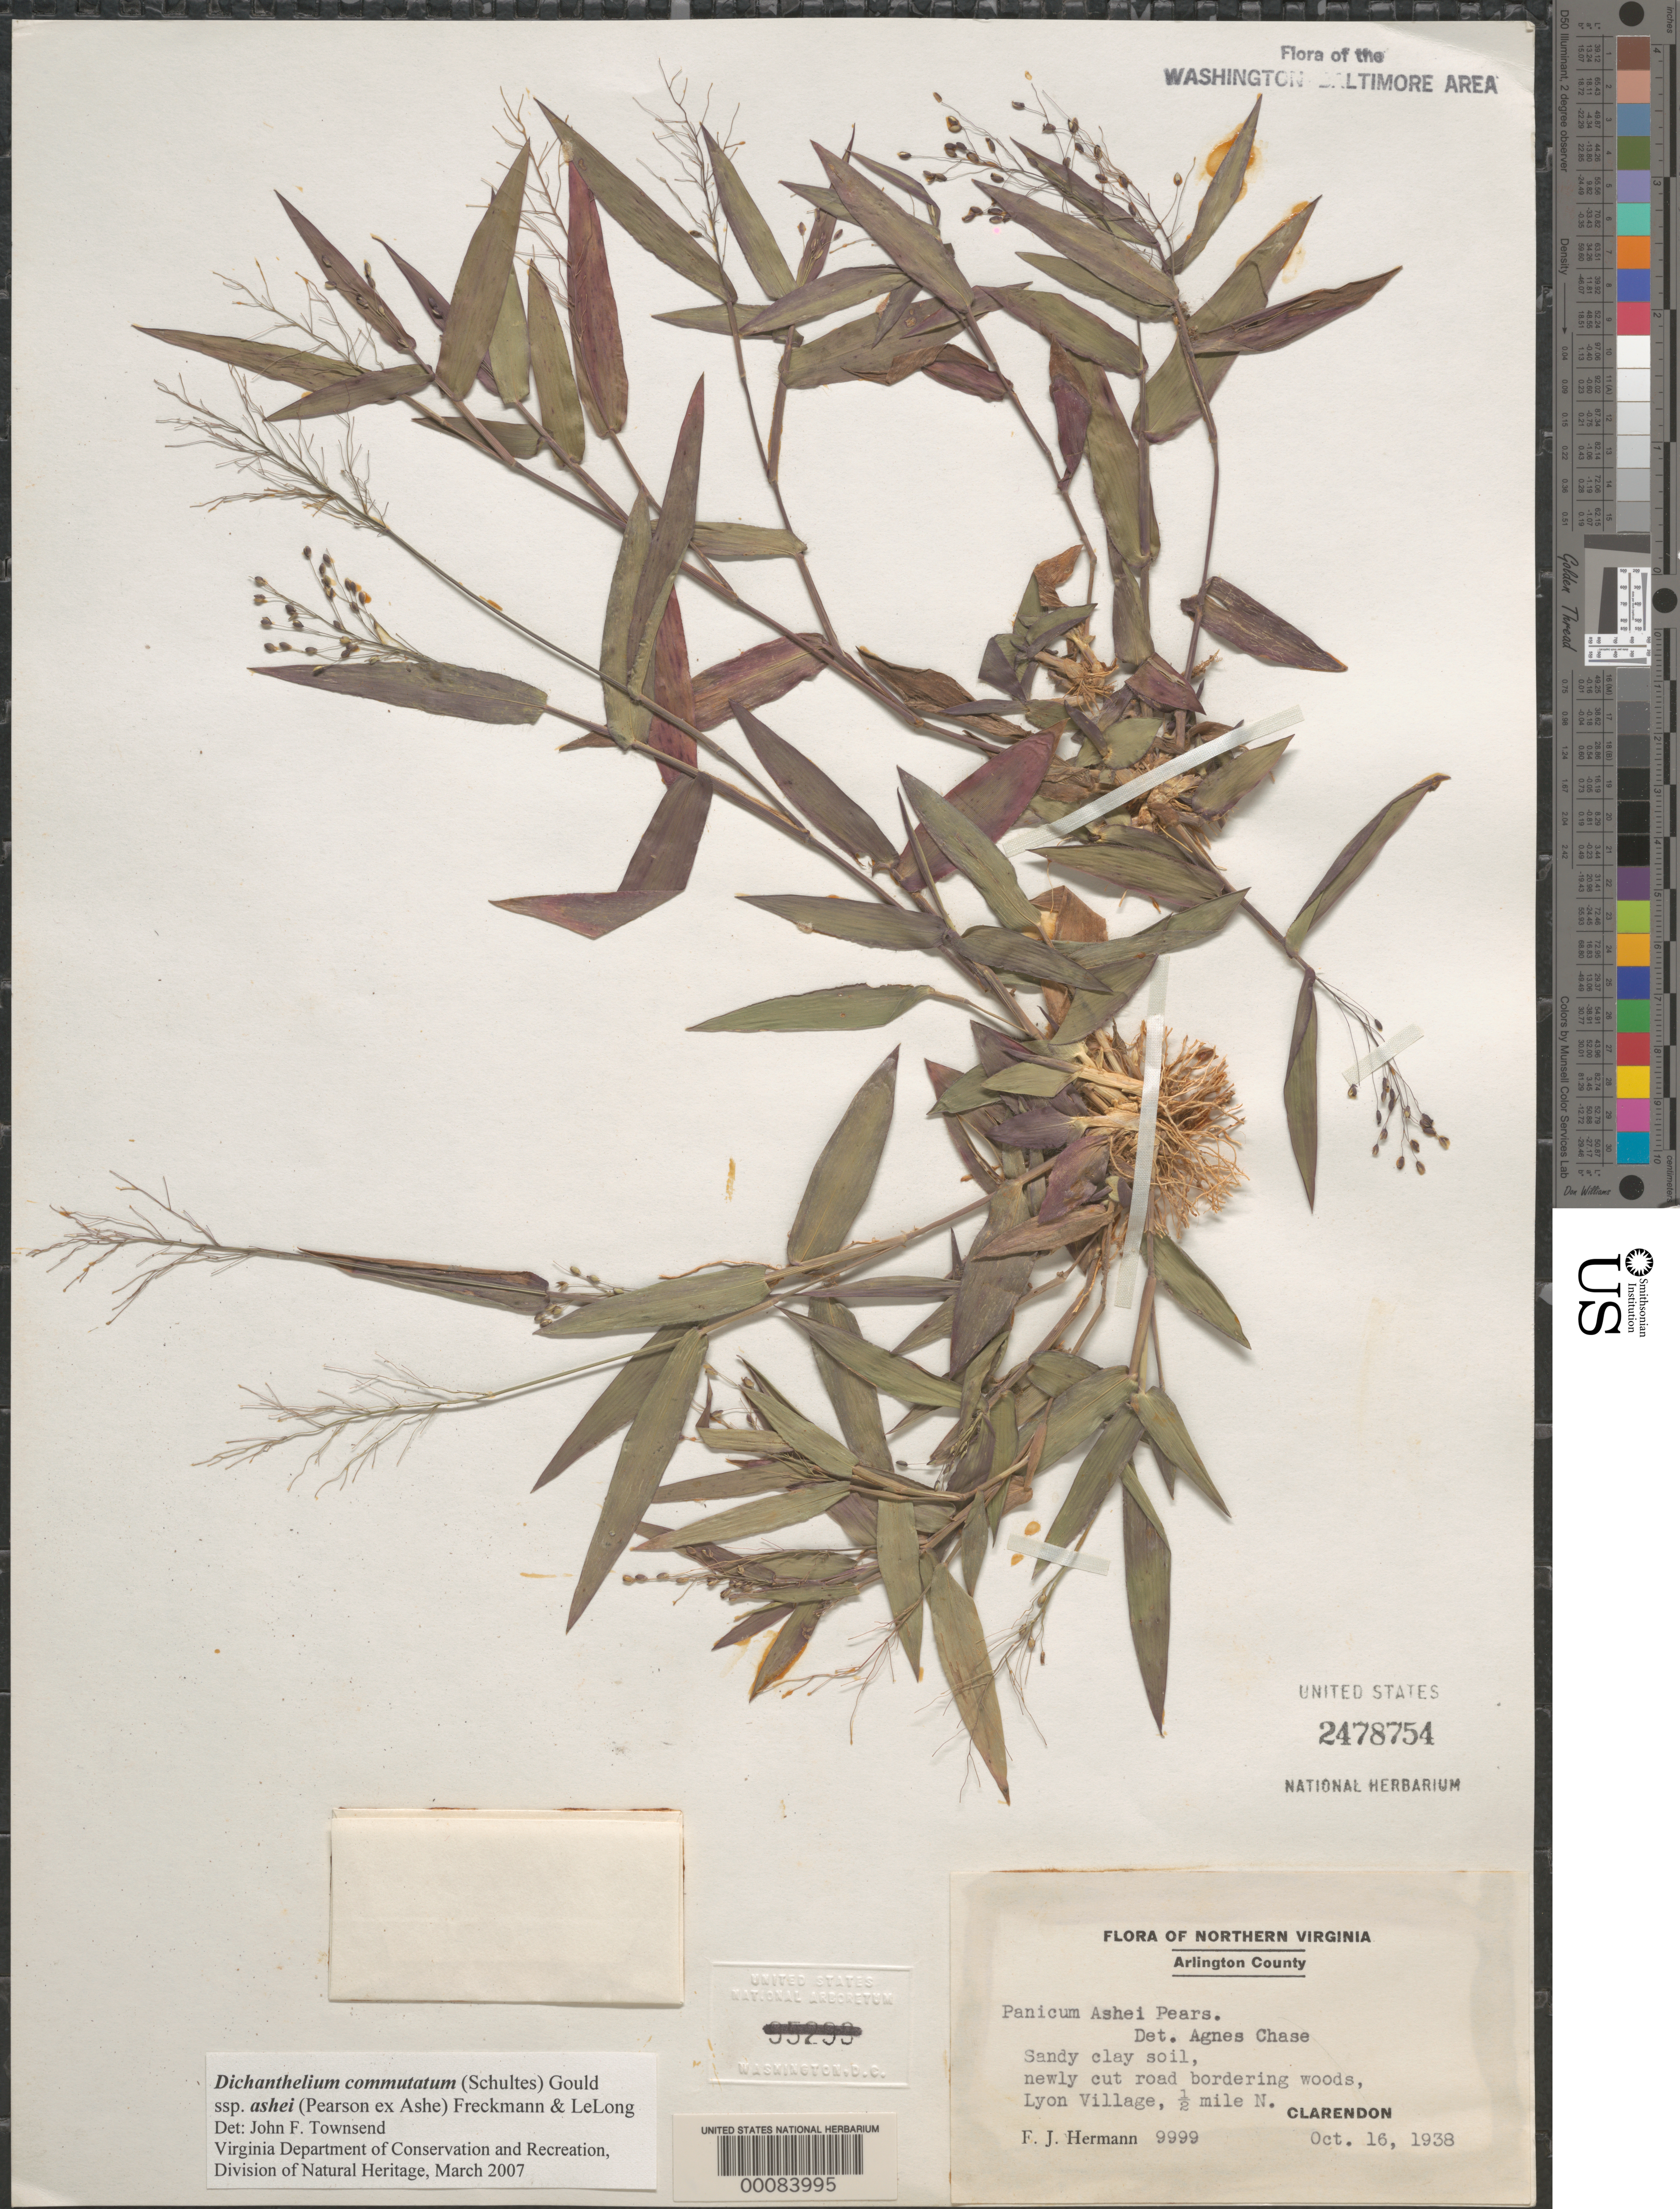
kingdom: Plantae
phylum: Tracheophyta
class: Liliopsida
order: Poales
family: Poaceae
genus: Dichanthelium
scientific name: Dichanthelium commutatum subsp. ashei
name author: (Ashe ex Schult.) Freckmann & Lelong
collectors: F. J. Hermann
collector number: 9999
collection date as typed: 16 Oct 1938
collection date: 1938-10-16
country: United States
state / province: Virginia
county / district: Arlington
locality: Lyon Village, Clarendon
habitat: Sandy clay soil near newly cut road bordering woods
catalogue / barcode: US 2478754